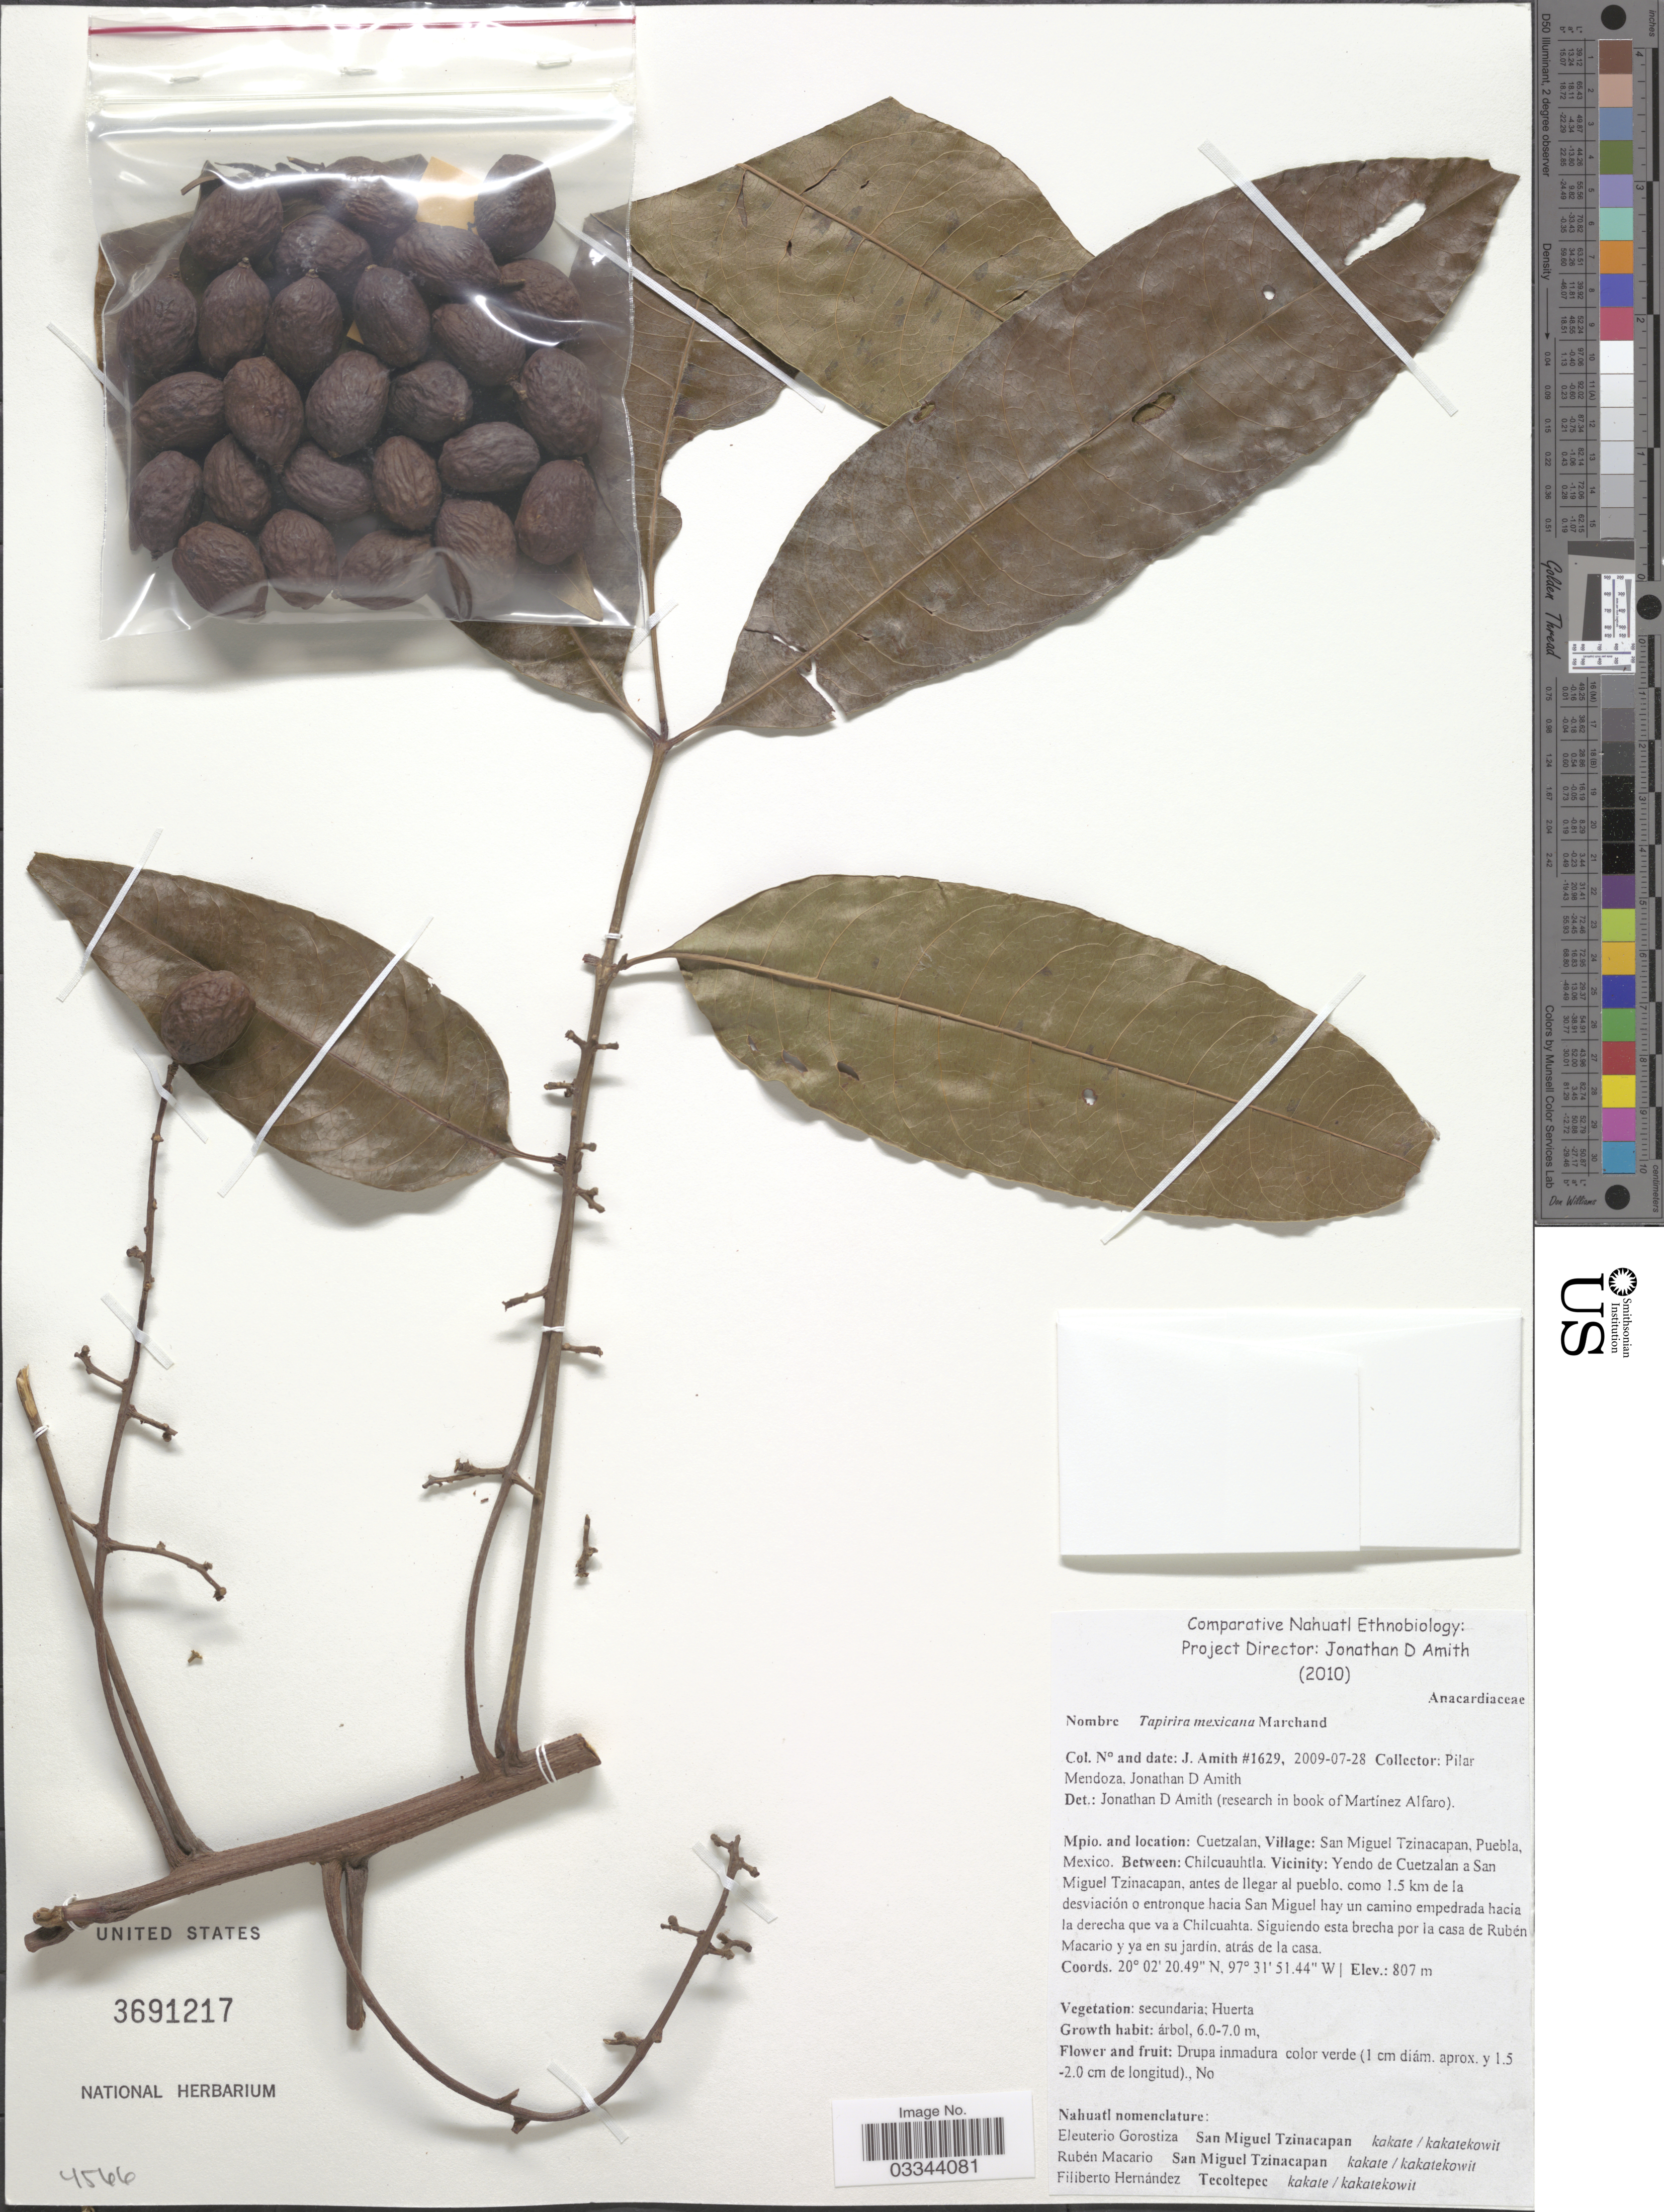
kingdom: Plantae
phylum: Tracheophyta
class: Magnoliopsida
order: Sapindales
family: Anacardiaceae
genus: Tapirira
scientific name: Tapirira mexicana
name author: Marchand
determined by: Mitchell, John D.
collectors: P. Mendoza & J. D. Amith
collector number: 1629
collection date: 2009-07-28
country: Mexico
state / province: Puebla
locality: Mpio.: Cuetzalan, Village: San Miguel Tzinacapan. Between: Chilcuauhtla. Vicinity: Yendo de Cuetzalan a San Miguel Tzinacapan, antes de llegar al pueblo, como 1.5 km de la desviación o entronque hacia San Miguel hay un camino empedrada hacia la derecha que va a Chilcuahta. Siguiendo esta brecha por la casa de Rubén Macario y ya en su jardin, atrás de la casa.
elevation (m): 807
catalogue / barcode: US 3691217